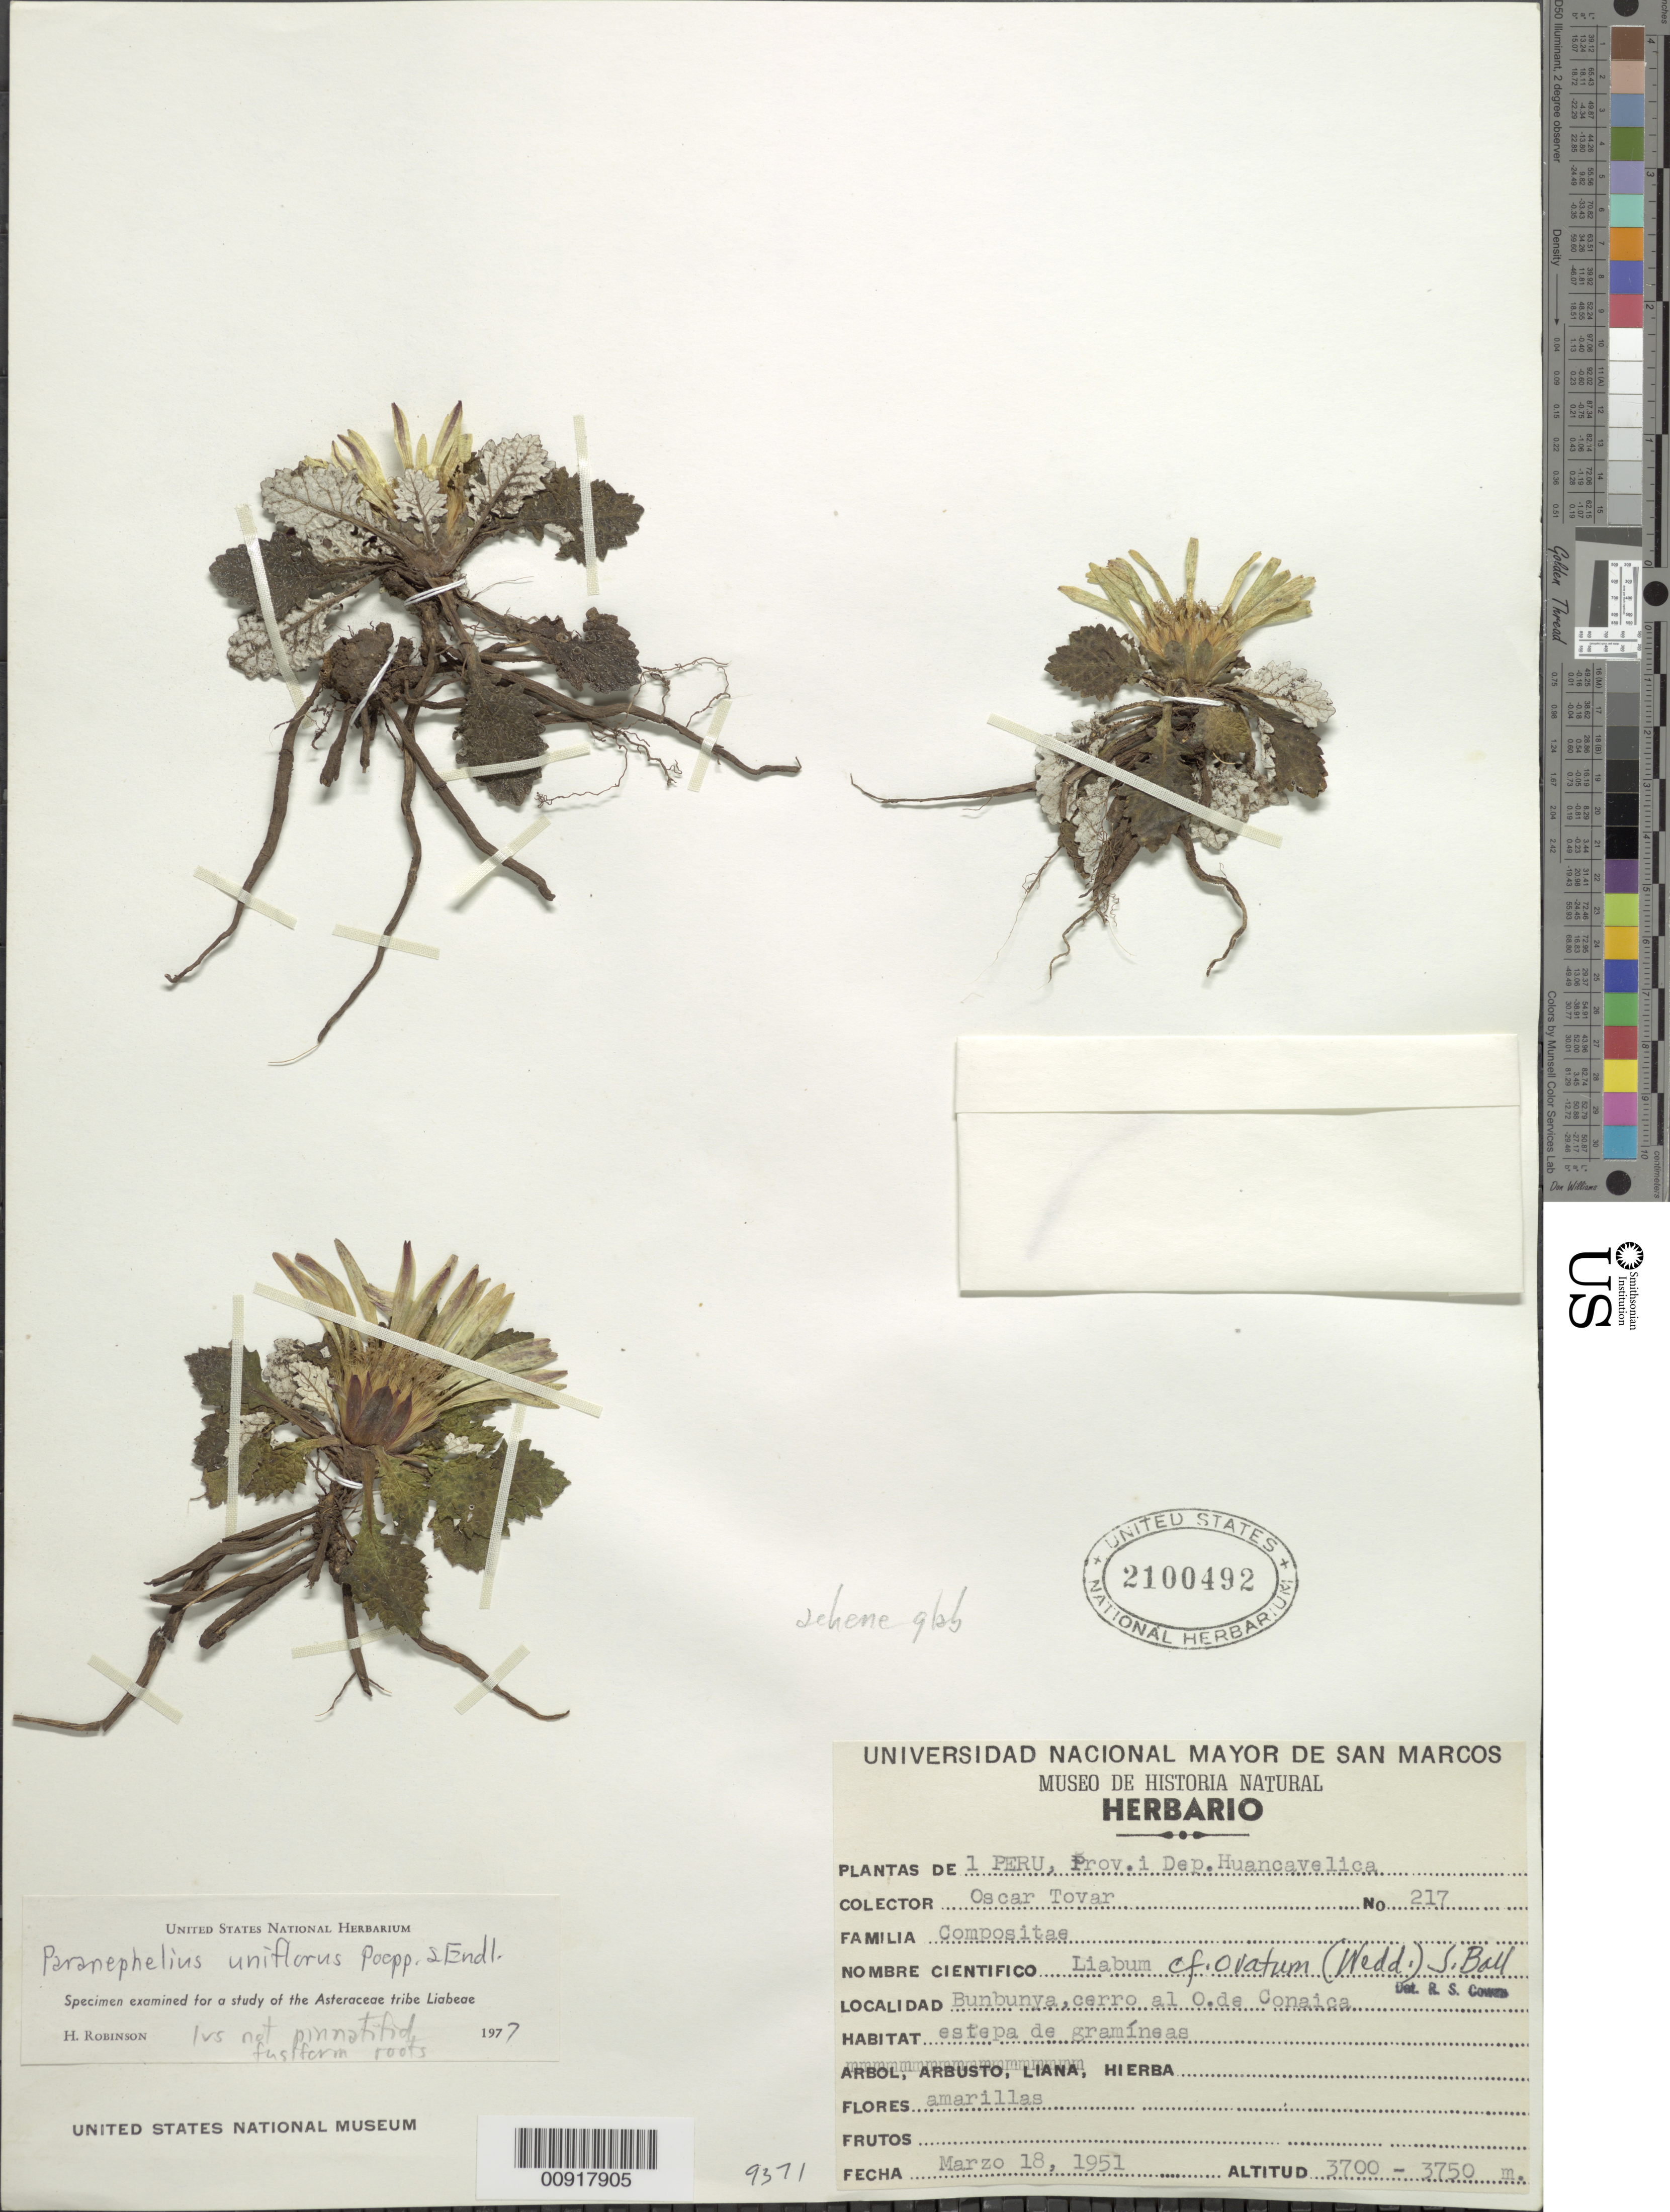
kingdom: Plantae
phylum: Tracheophyta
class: Magnoliopsida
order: Asterales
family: Asteraceae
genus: Paranephelius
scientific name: Paranephelius uniflorus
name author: Poepp. & Endl.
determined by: Robinson, Harold E., (US)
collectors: Ó. Tovar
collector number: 217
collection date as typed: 18 March 1951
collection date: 1951-03-18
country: Peru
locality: Dpto. Huancavelica, Bunbunya, cerro al O. de Conaica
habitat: Estepa de gramíneas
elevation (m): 3700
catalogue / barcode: US 2100492